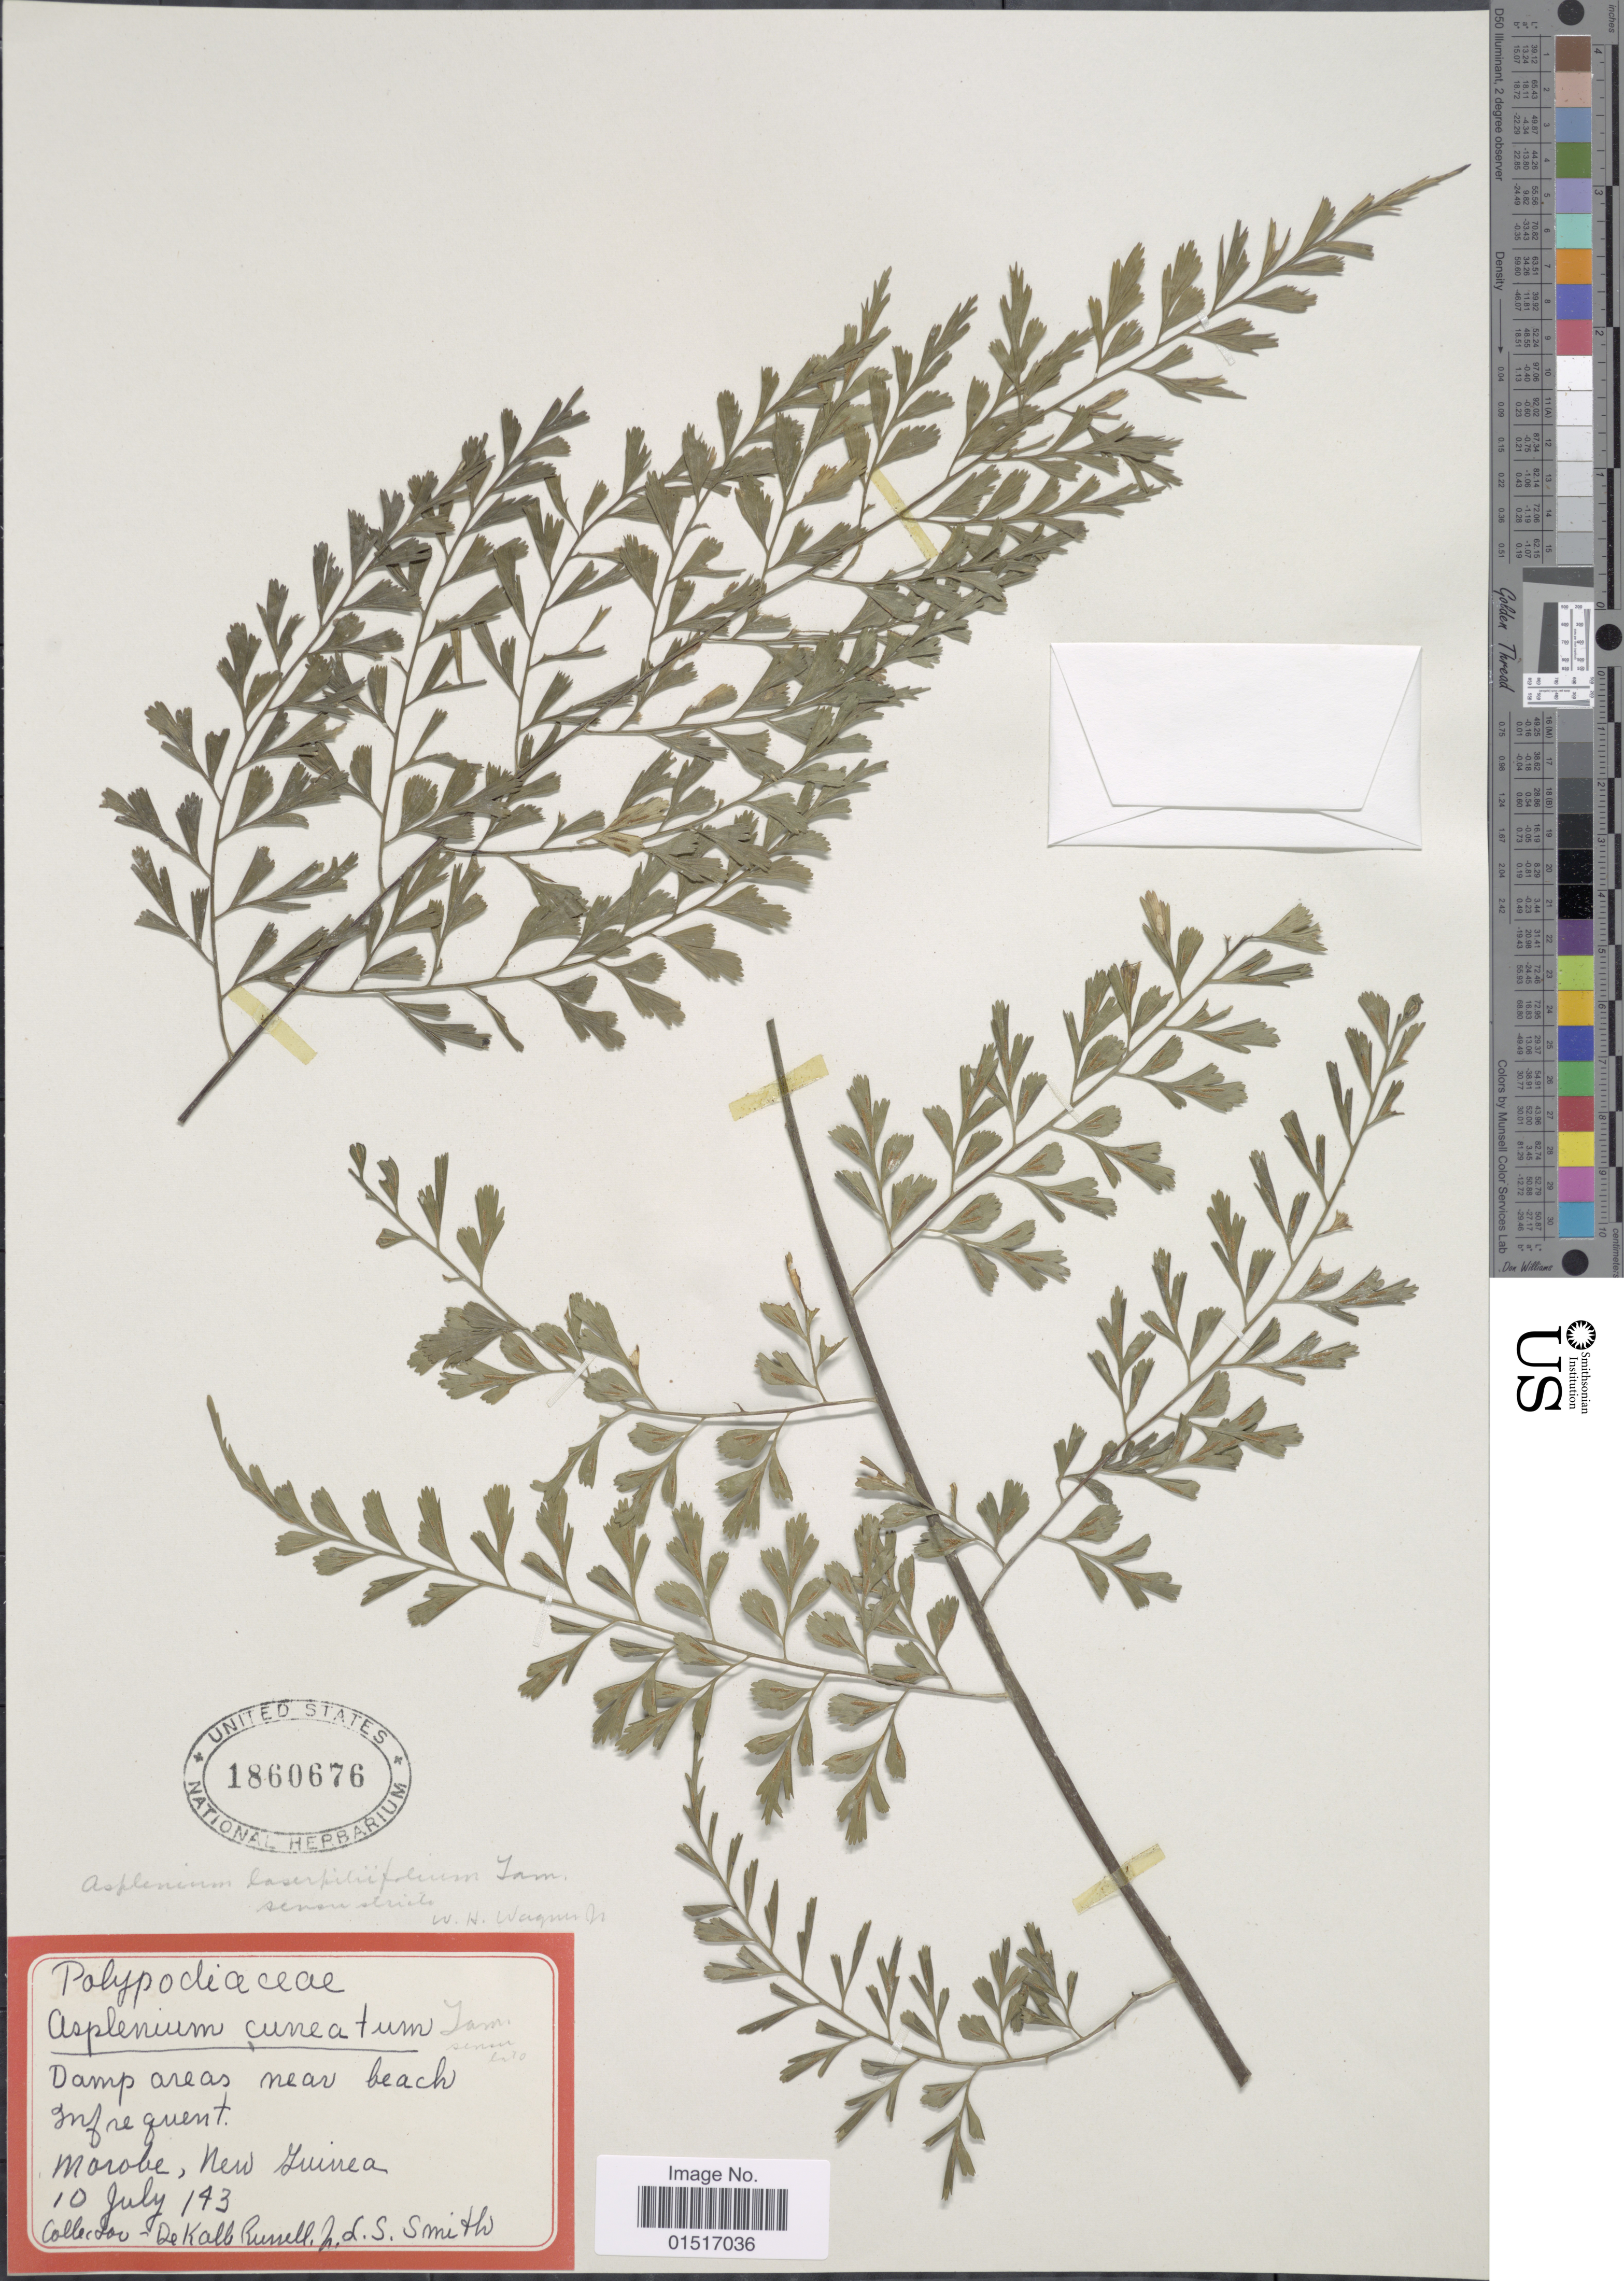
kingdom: Plantae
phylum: Tracheophyta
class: Polypodiopsida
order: Polypodiales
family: Aspleniaceae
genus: Asplenium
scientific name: Asplenium robustum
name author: Blume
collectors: D. K. Russell Jr. & L. Smith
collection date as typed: Transcribed d/m/y: 10/7/193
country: Papua New Guinea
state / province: Morobe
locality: New Guinea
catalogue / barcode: US 1860676